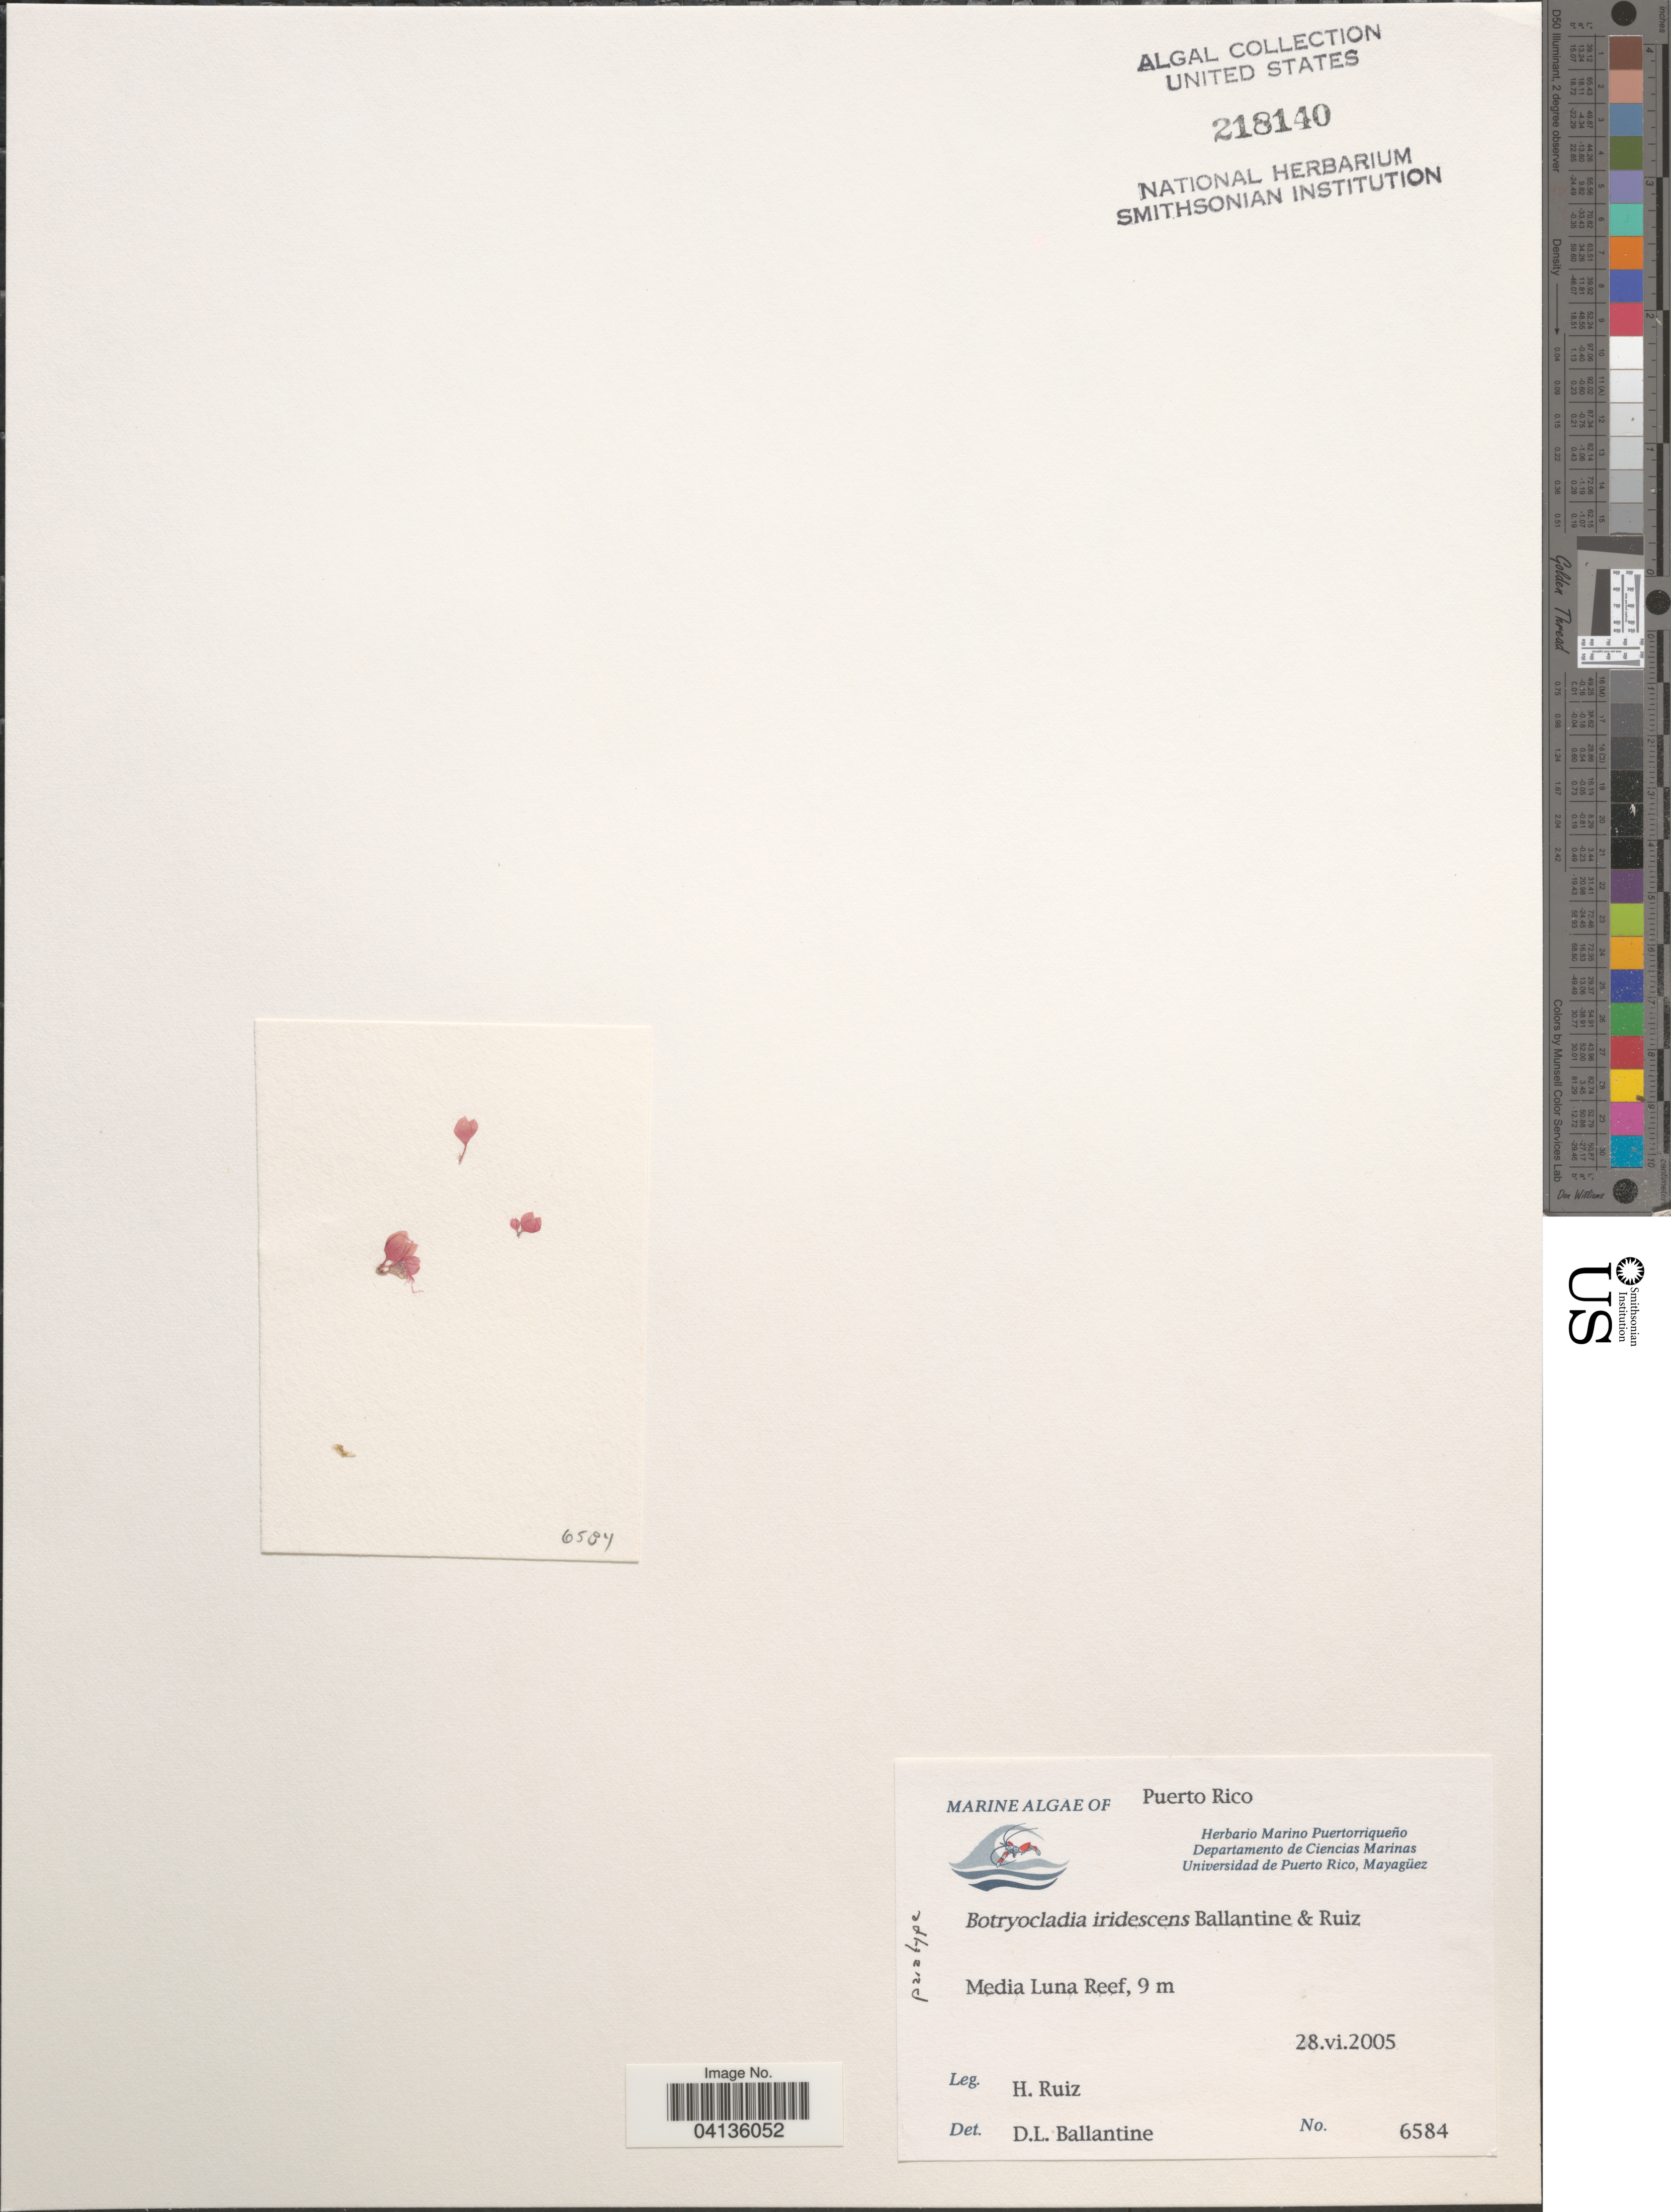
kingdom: Plantae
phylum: Rhodophyta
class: Florideophyceae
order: Rhodymeniales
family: Rhodymeniaceae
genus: Botryocladia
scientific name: Botryocladia iridescens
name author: D.L. Ballant. & H.Ruiz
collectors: H. Ruiz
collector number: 6584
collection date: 2005-06-28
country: Puerto Rico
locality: Media Luna Reef.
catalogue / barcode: US 218140